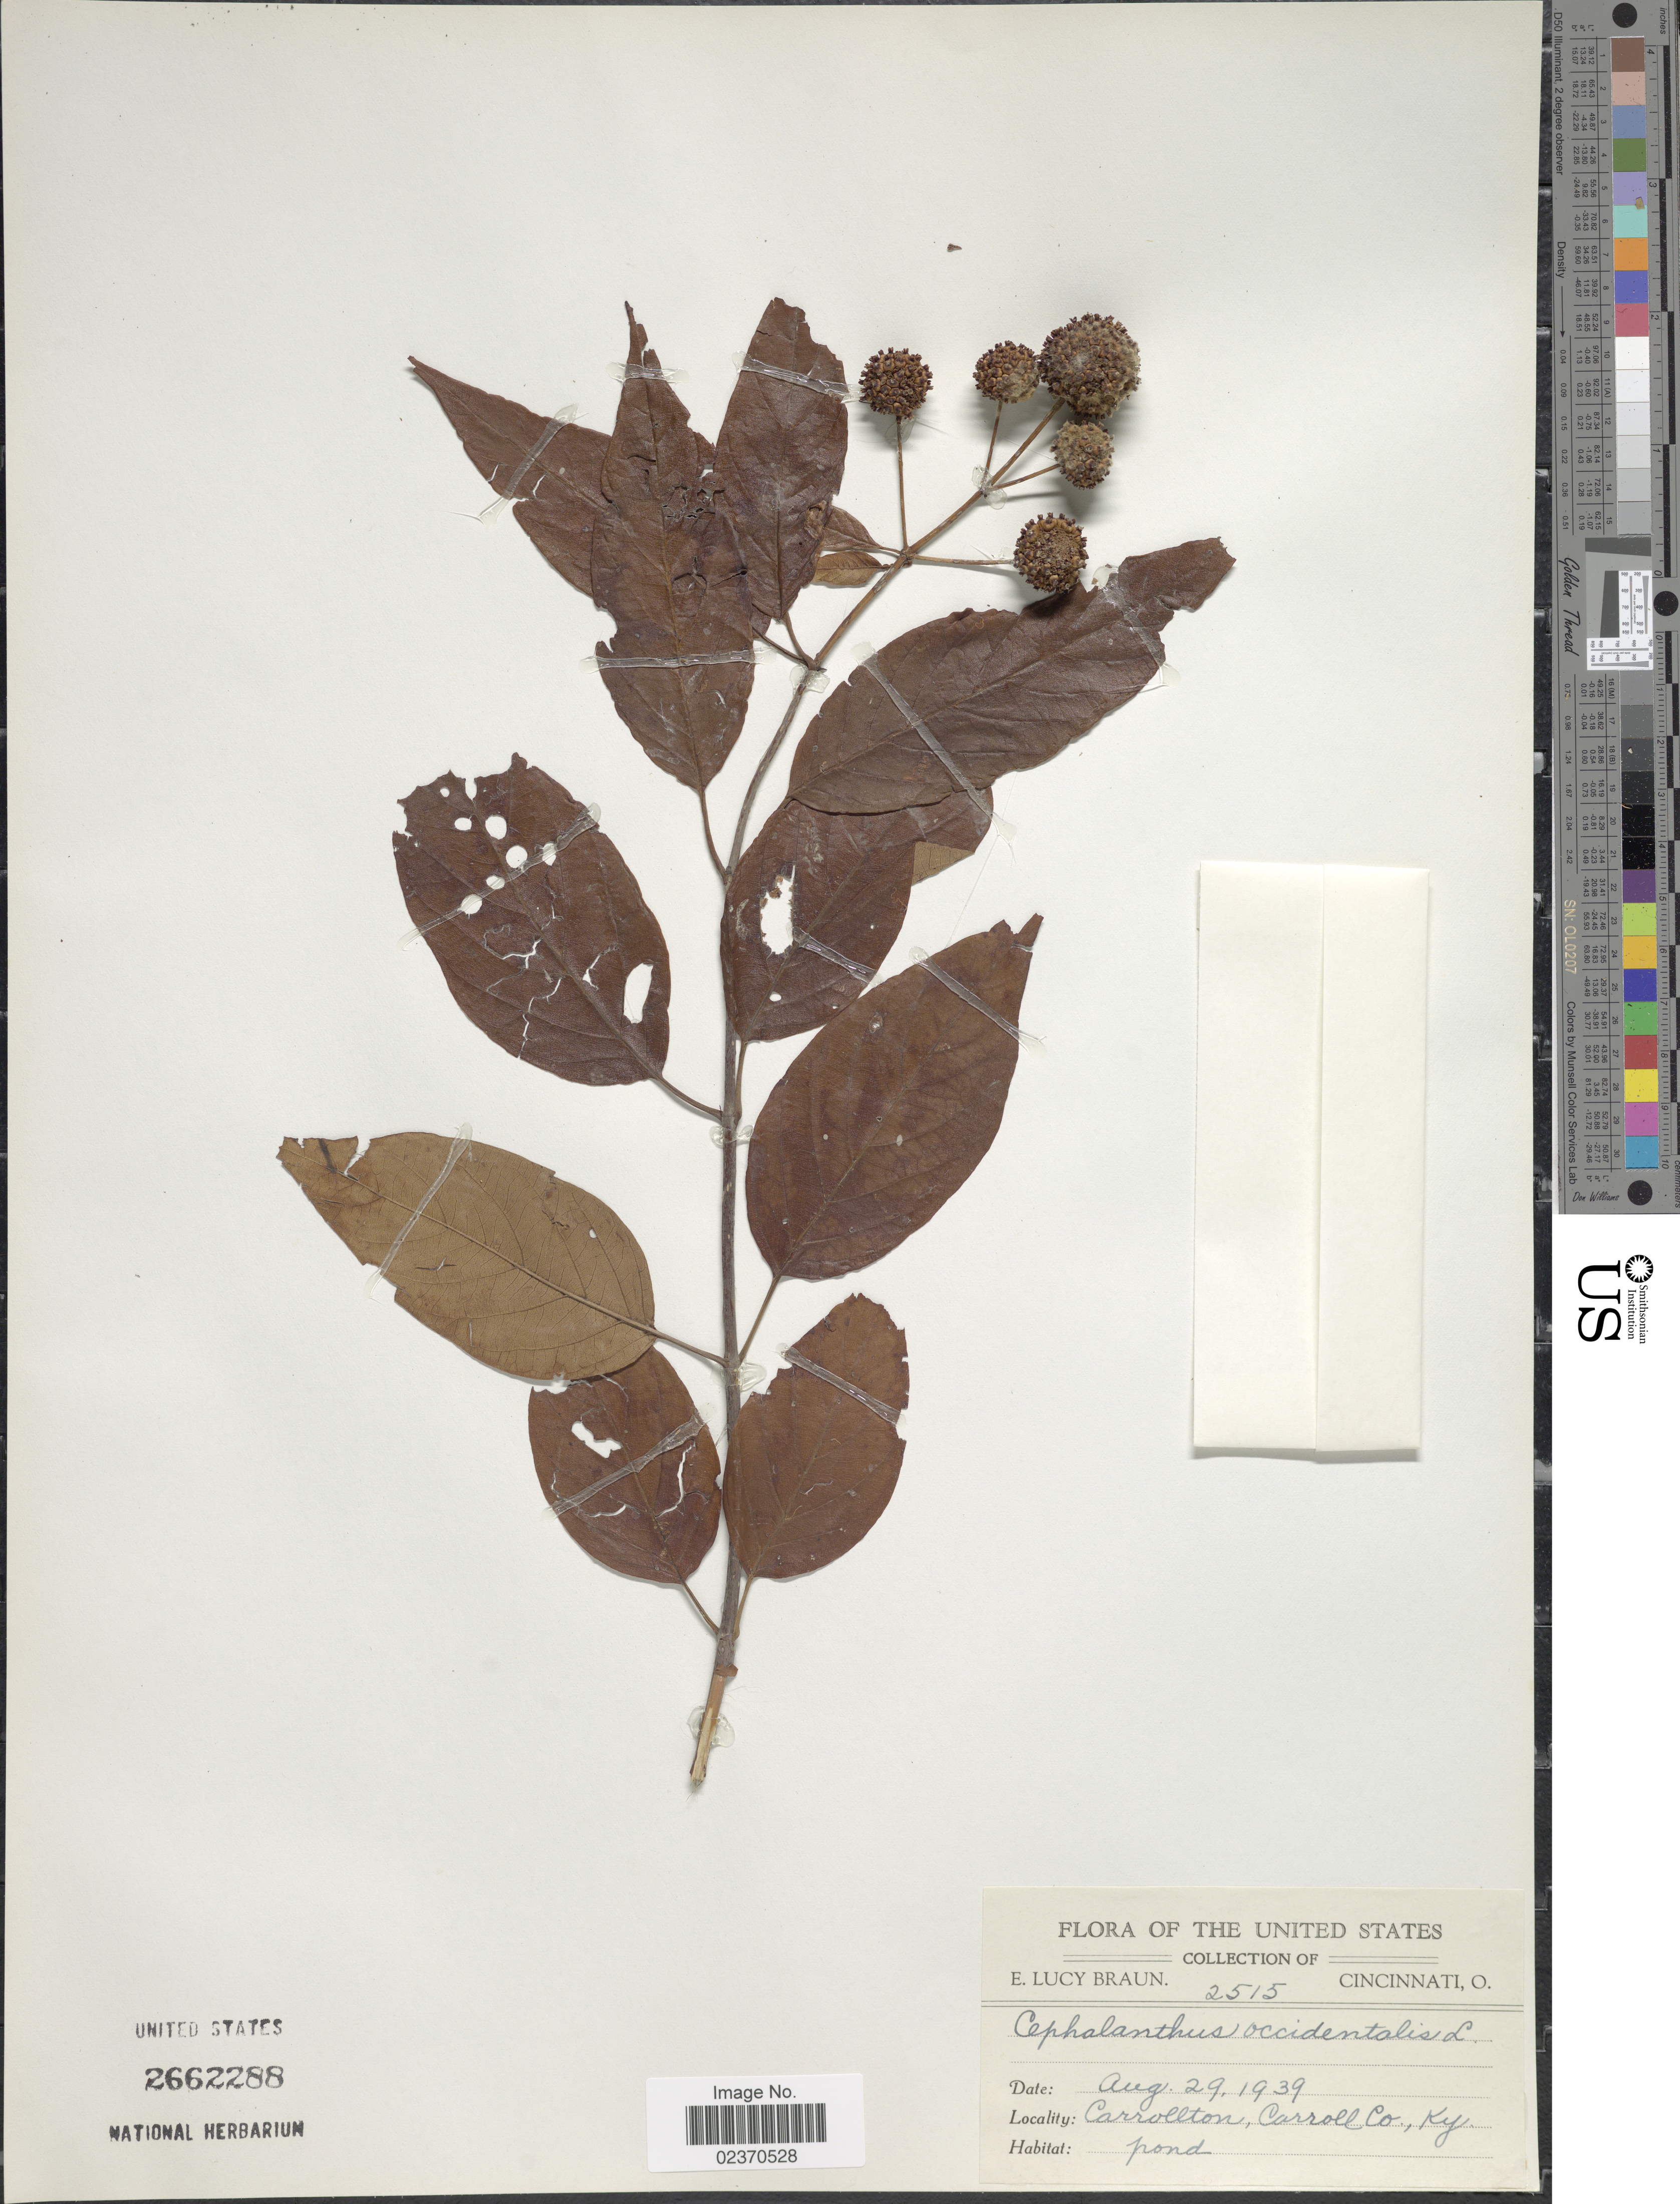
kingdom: Plantae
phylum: Tracheophyta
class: Magnoliopsida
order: Gentianales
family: Rubiaceae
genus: Cephalanthus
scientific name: Cephalanthus occidentalis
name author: L.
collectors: E. L. Braun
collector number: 2515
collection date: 1939-08-29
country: United States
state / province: Kentucky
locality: Carrollton, Carroll Co.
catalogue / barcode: US 2662288